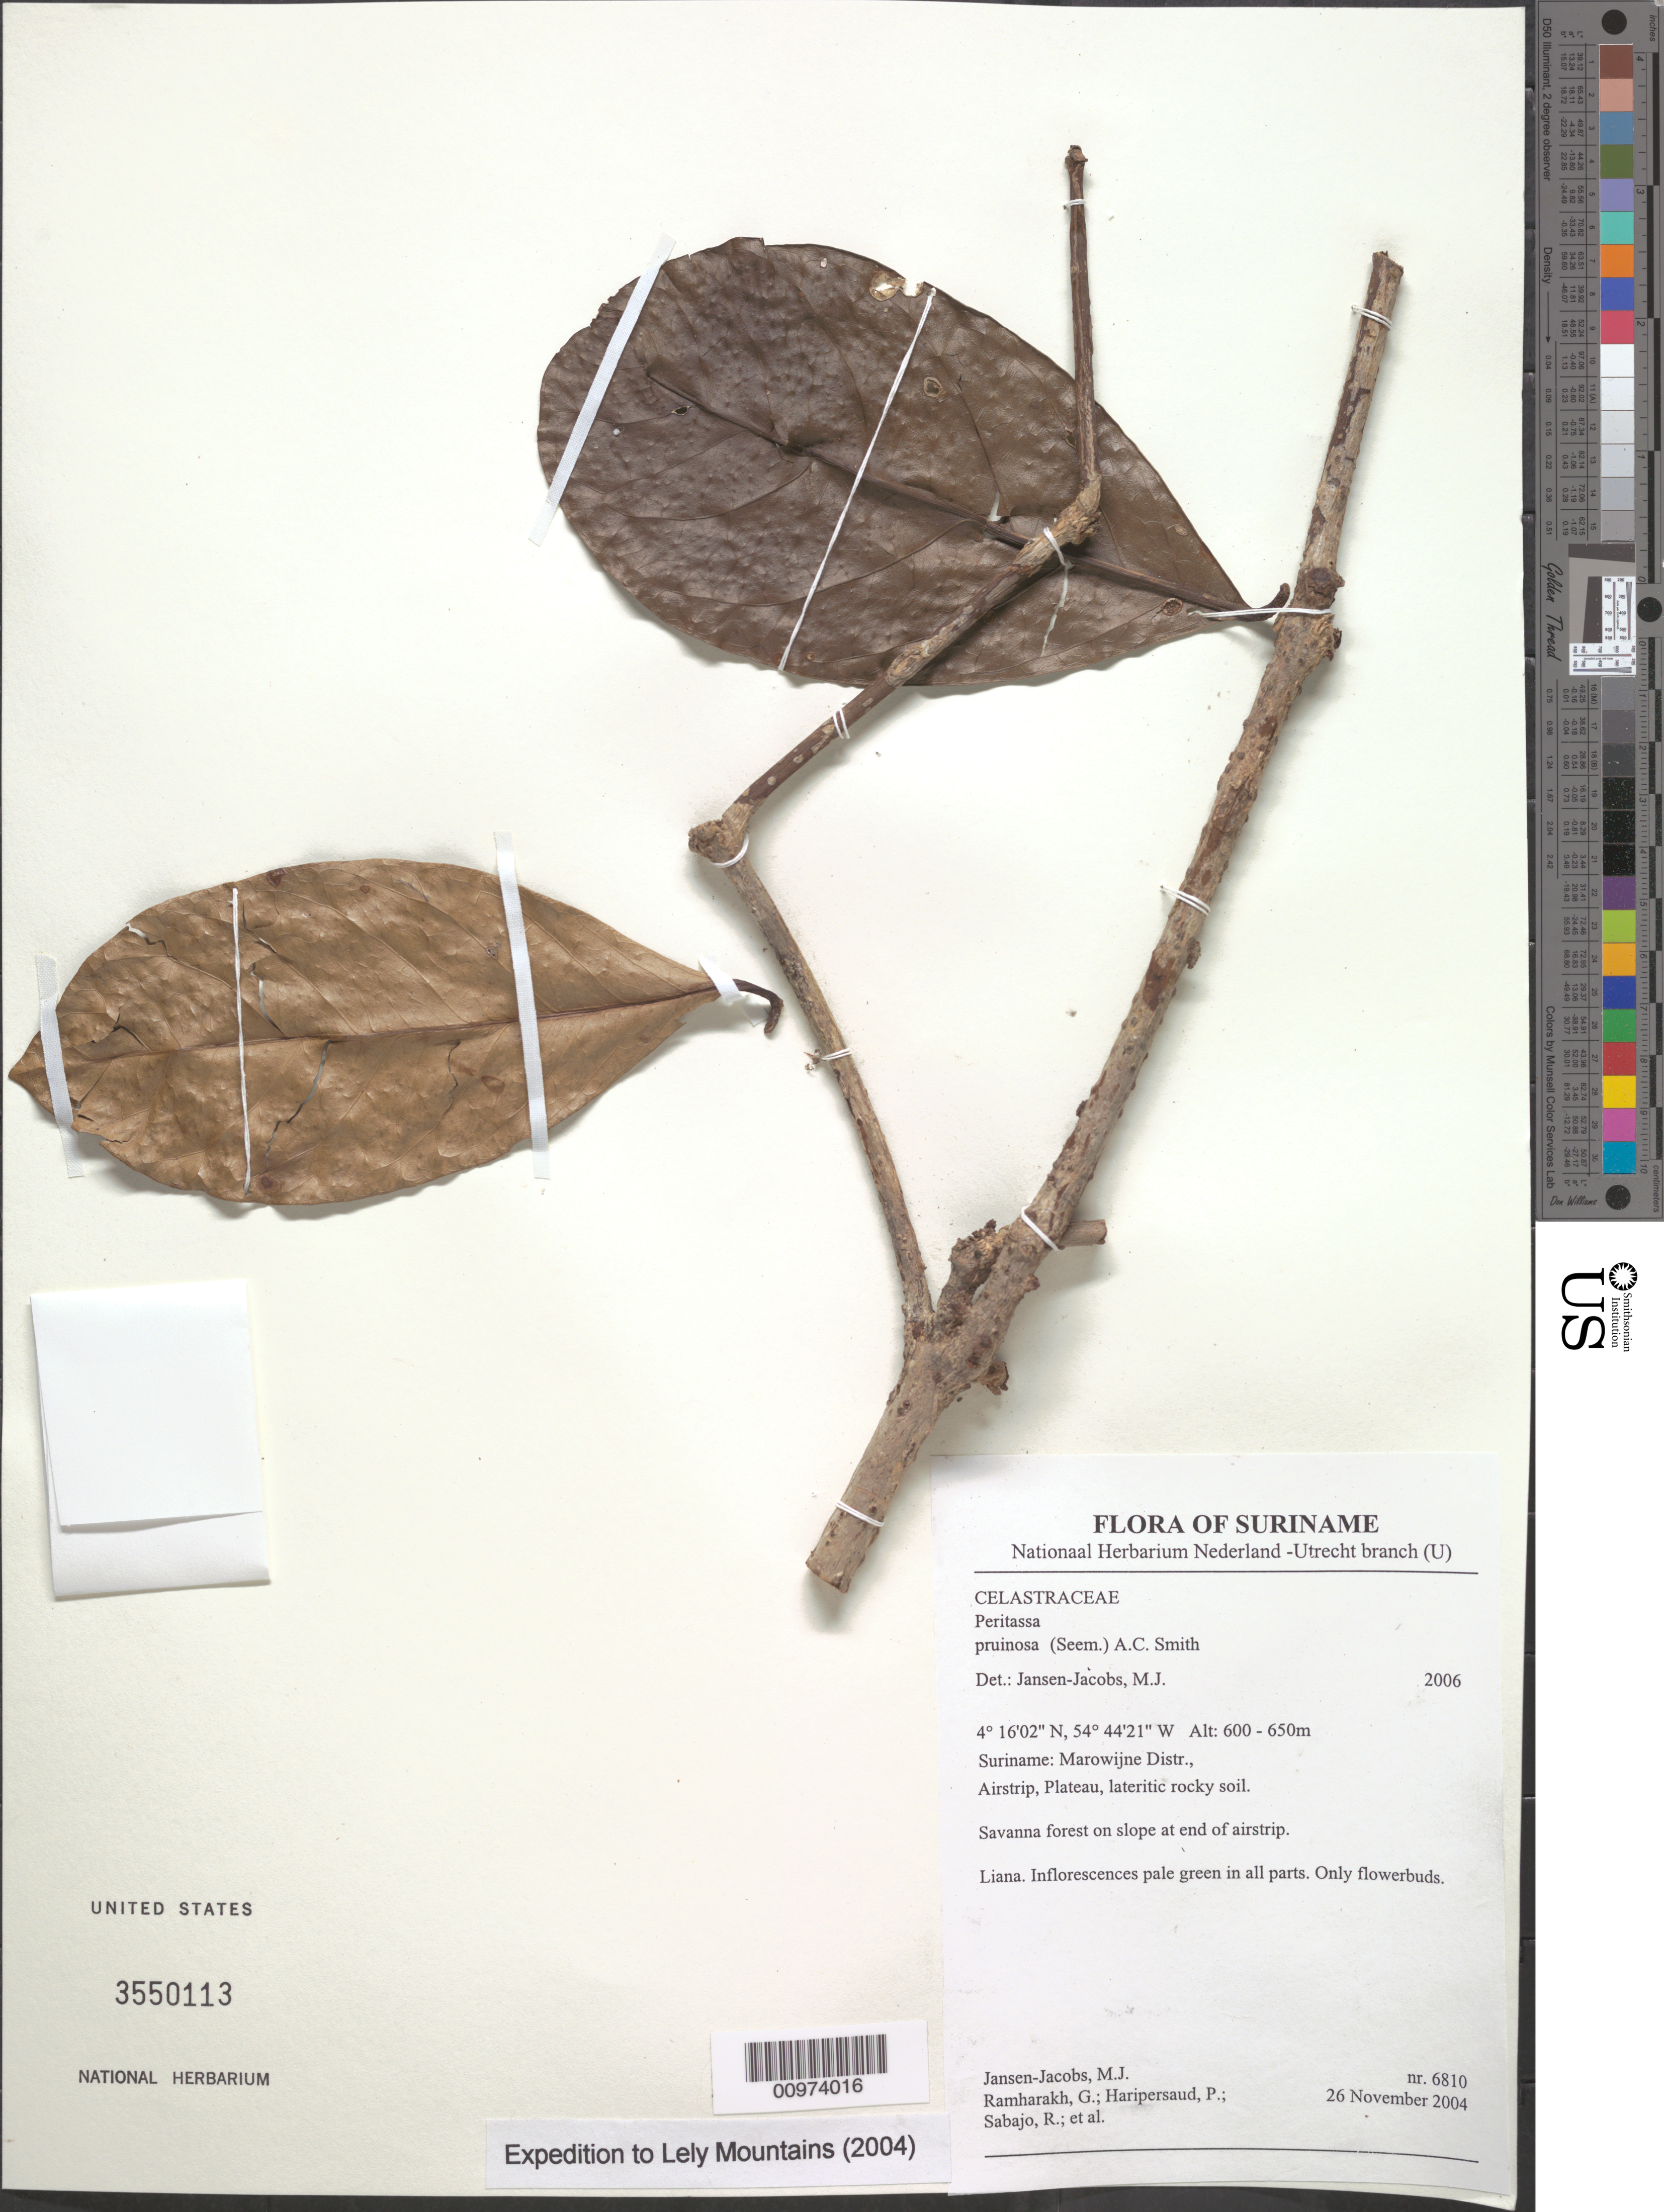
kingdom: Plantae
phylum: Tracheophyta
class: Magnoliopsida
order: Celastrales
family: Celastraceae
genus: Peritassa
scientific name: Peritassa pruinosa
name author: (Seem.) A.C. Sm.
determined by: Jansen-Jacobs, M. J., (U), Nationaal Herbarium Nederland, Utrecht University branch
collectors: M. J. Jansen-Jacobs et al.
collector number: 6810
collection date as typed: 26-Nov-04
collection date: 2004-11-26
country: Suriname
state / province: Marowijne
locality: Marowijne Distr., Airstrip, Plateau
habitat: Lateritic rocky soil. Savanna forest on slope at end of airstrip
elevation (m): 600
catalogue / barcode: US 3550113